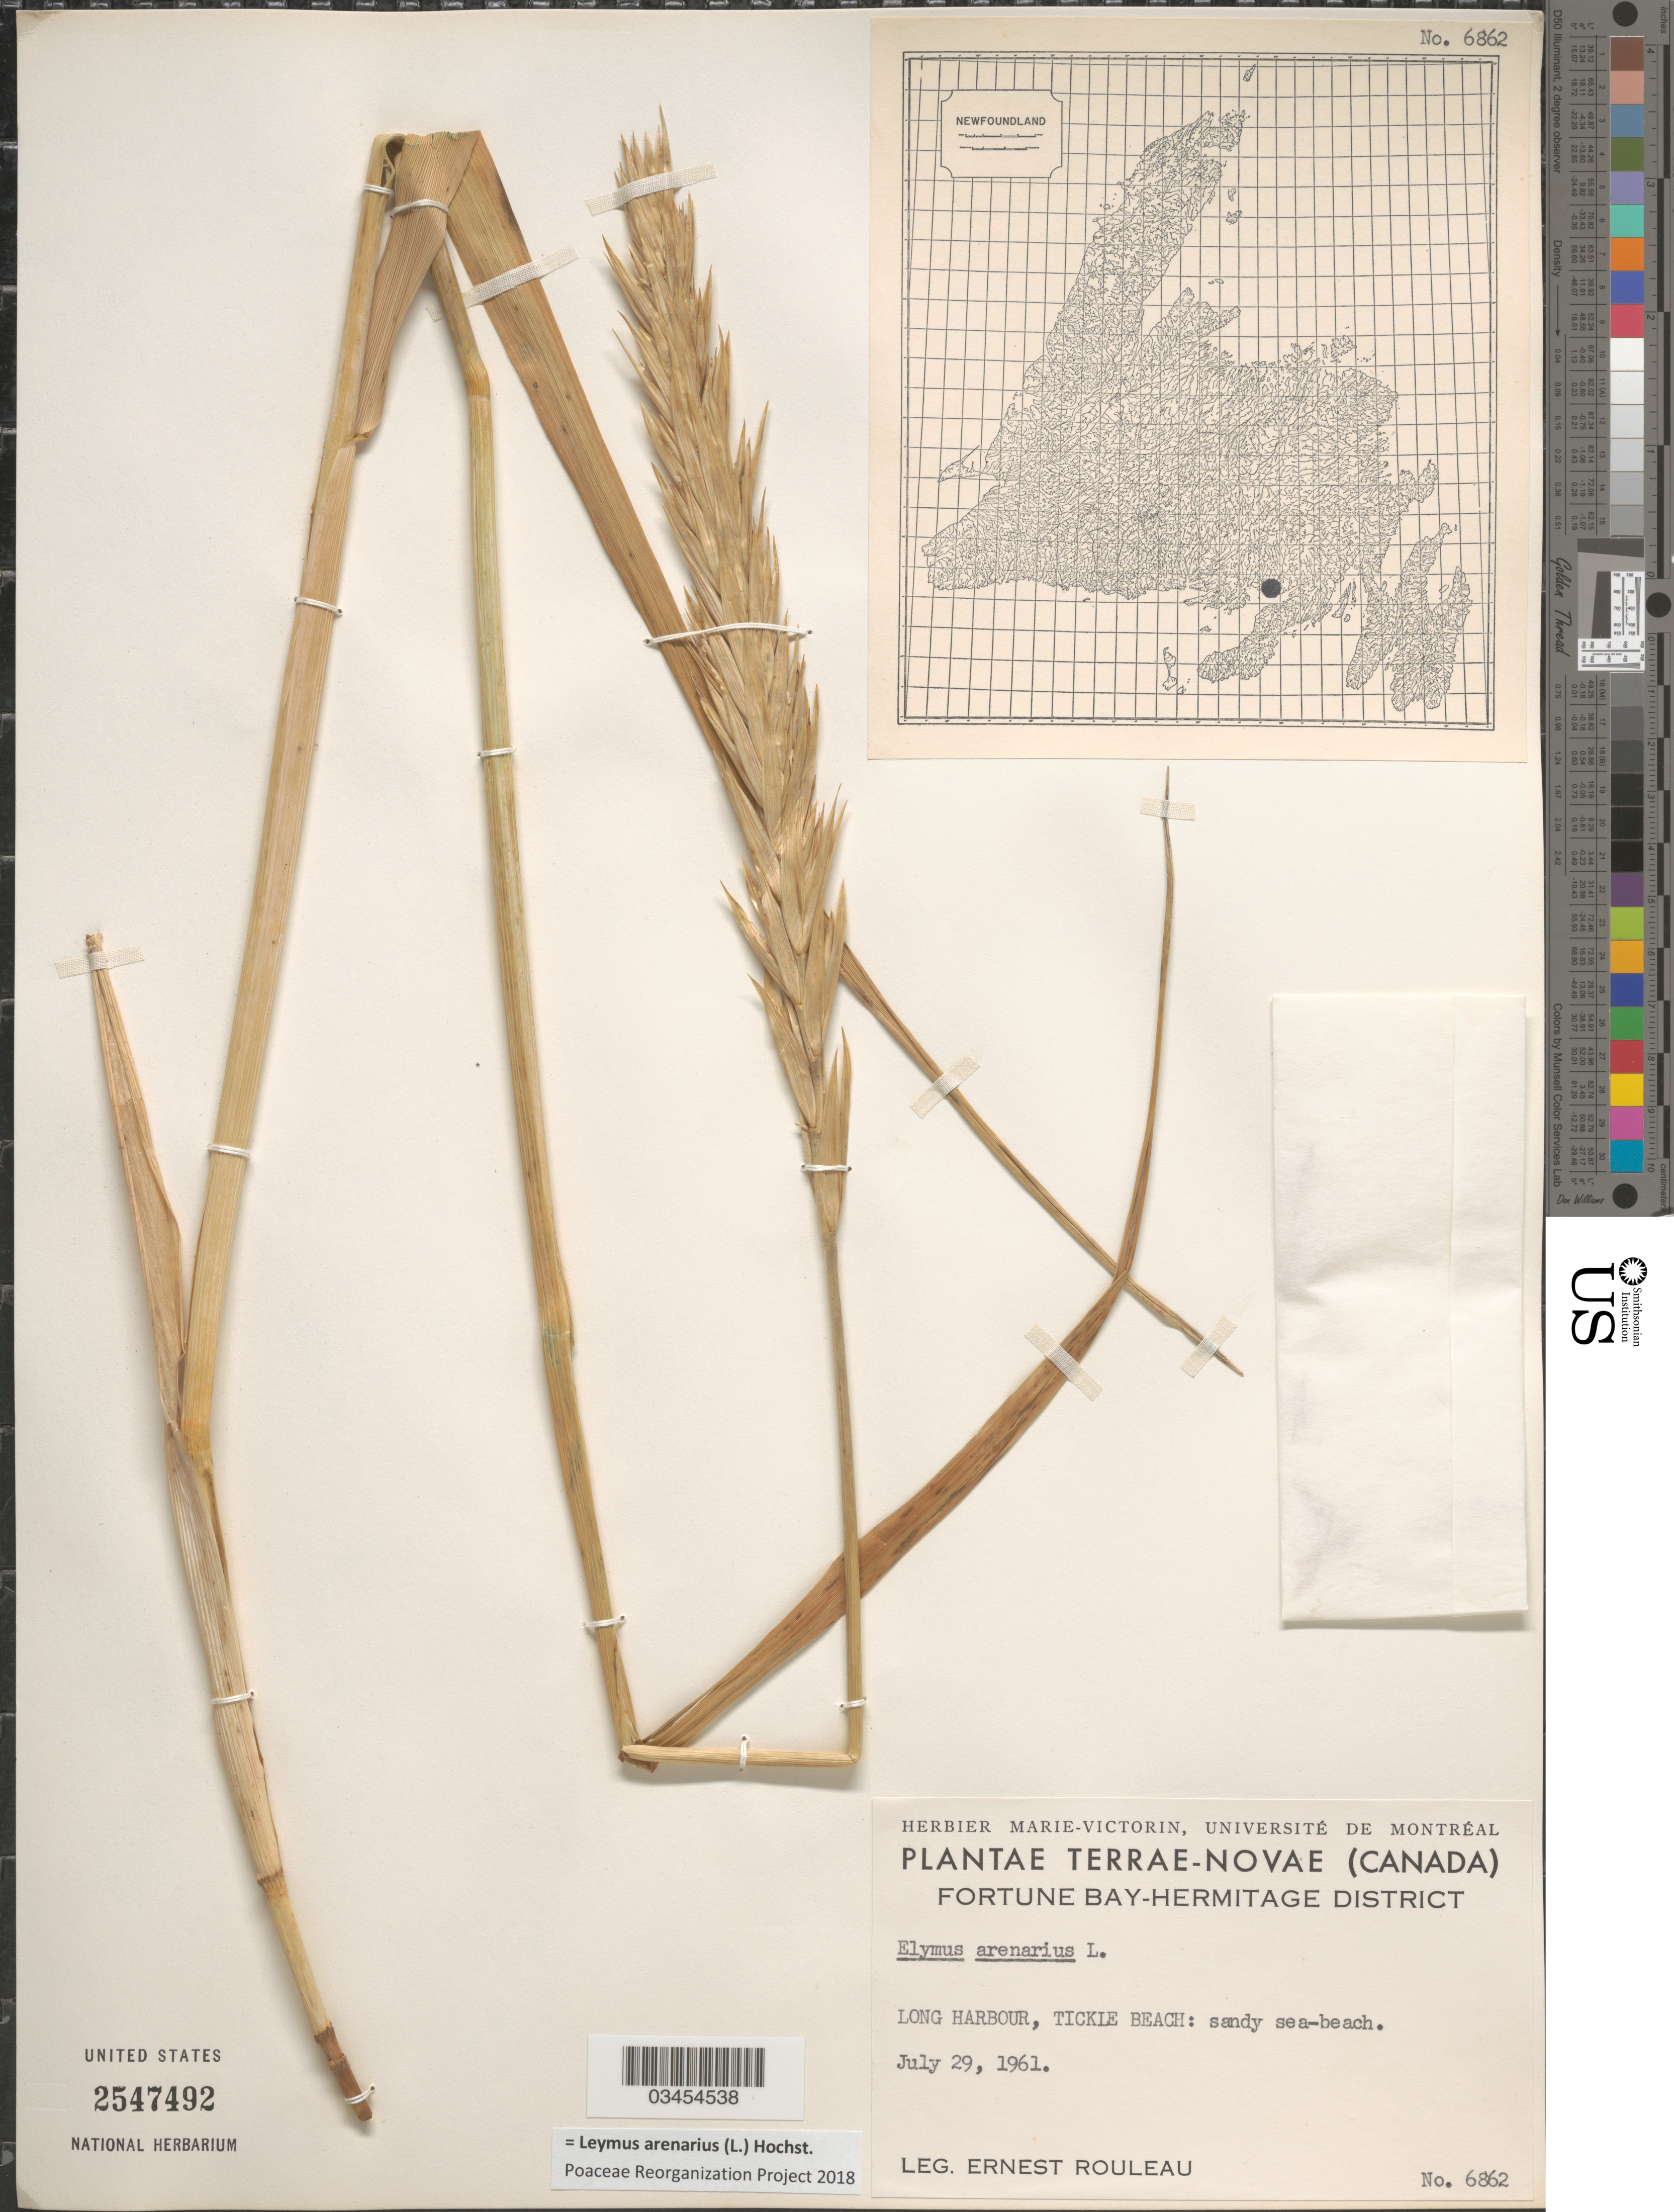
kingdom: Plantae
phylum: Tracheophyta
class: Liliopsida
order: Poales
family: Poaceae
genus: Leymus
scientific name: Leymus arenarius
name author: (L.) Hochst.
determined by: Soreng, Robert J., Research Associate (BOT), Smithsonian Institution - National Museum of Natural History (UNITED STATES)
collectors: E. Rouleau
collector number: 6862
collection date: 1961-07-29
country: Canada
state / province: Newfoundland and Labrador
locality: Terrae-Novae (Canada). Fortune Bay-Hermitage District. Long Harbour, Tickle Beach: sandy sea-beach.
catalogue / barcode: US 2547492